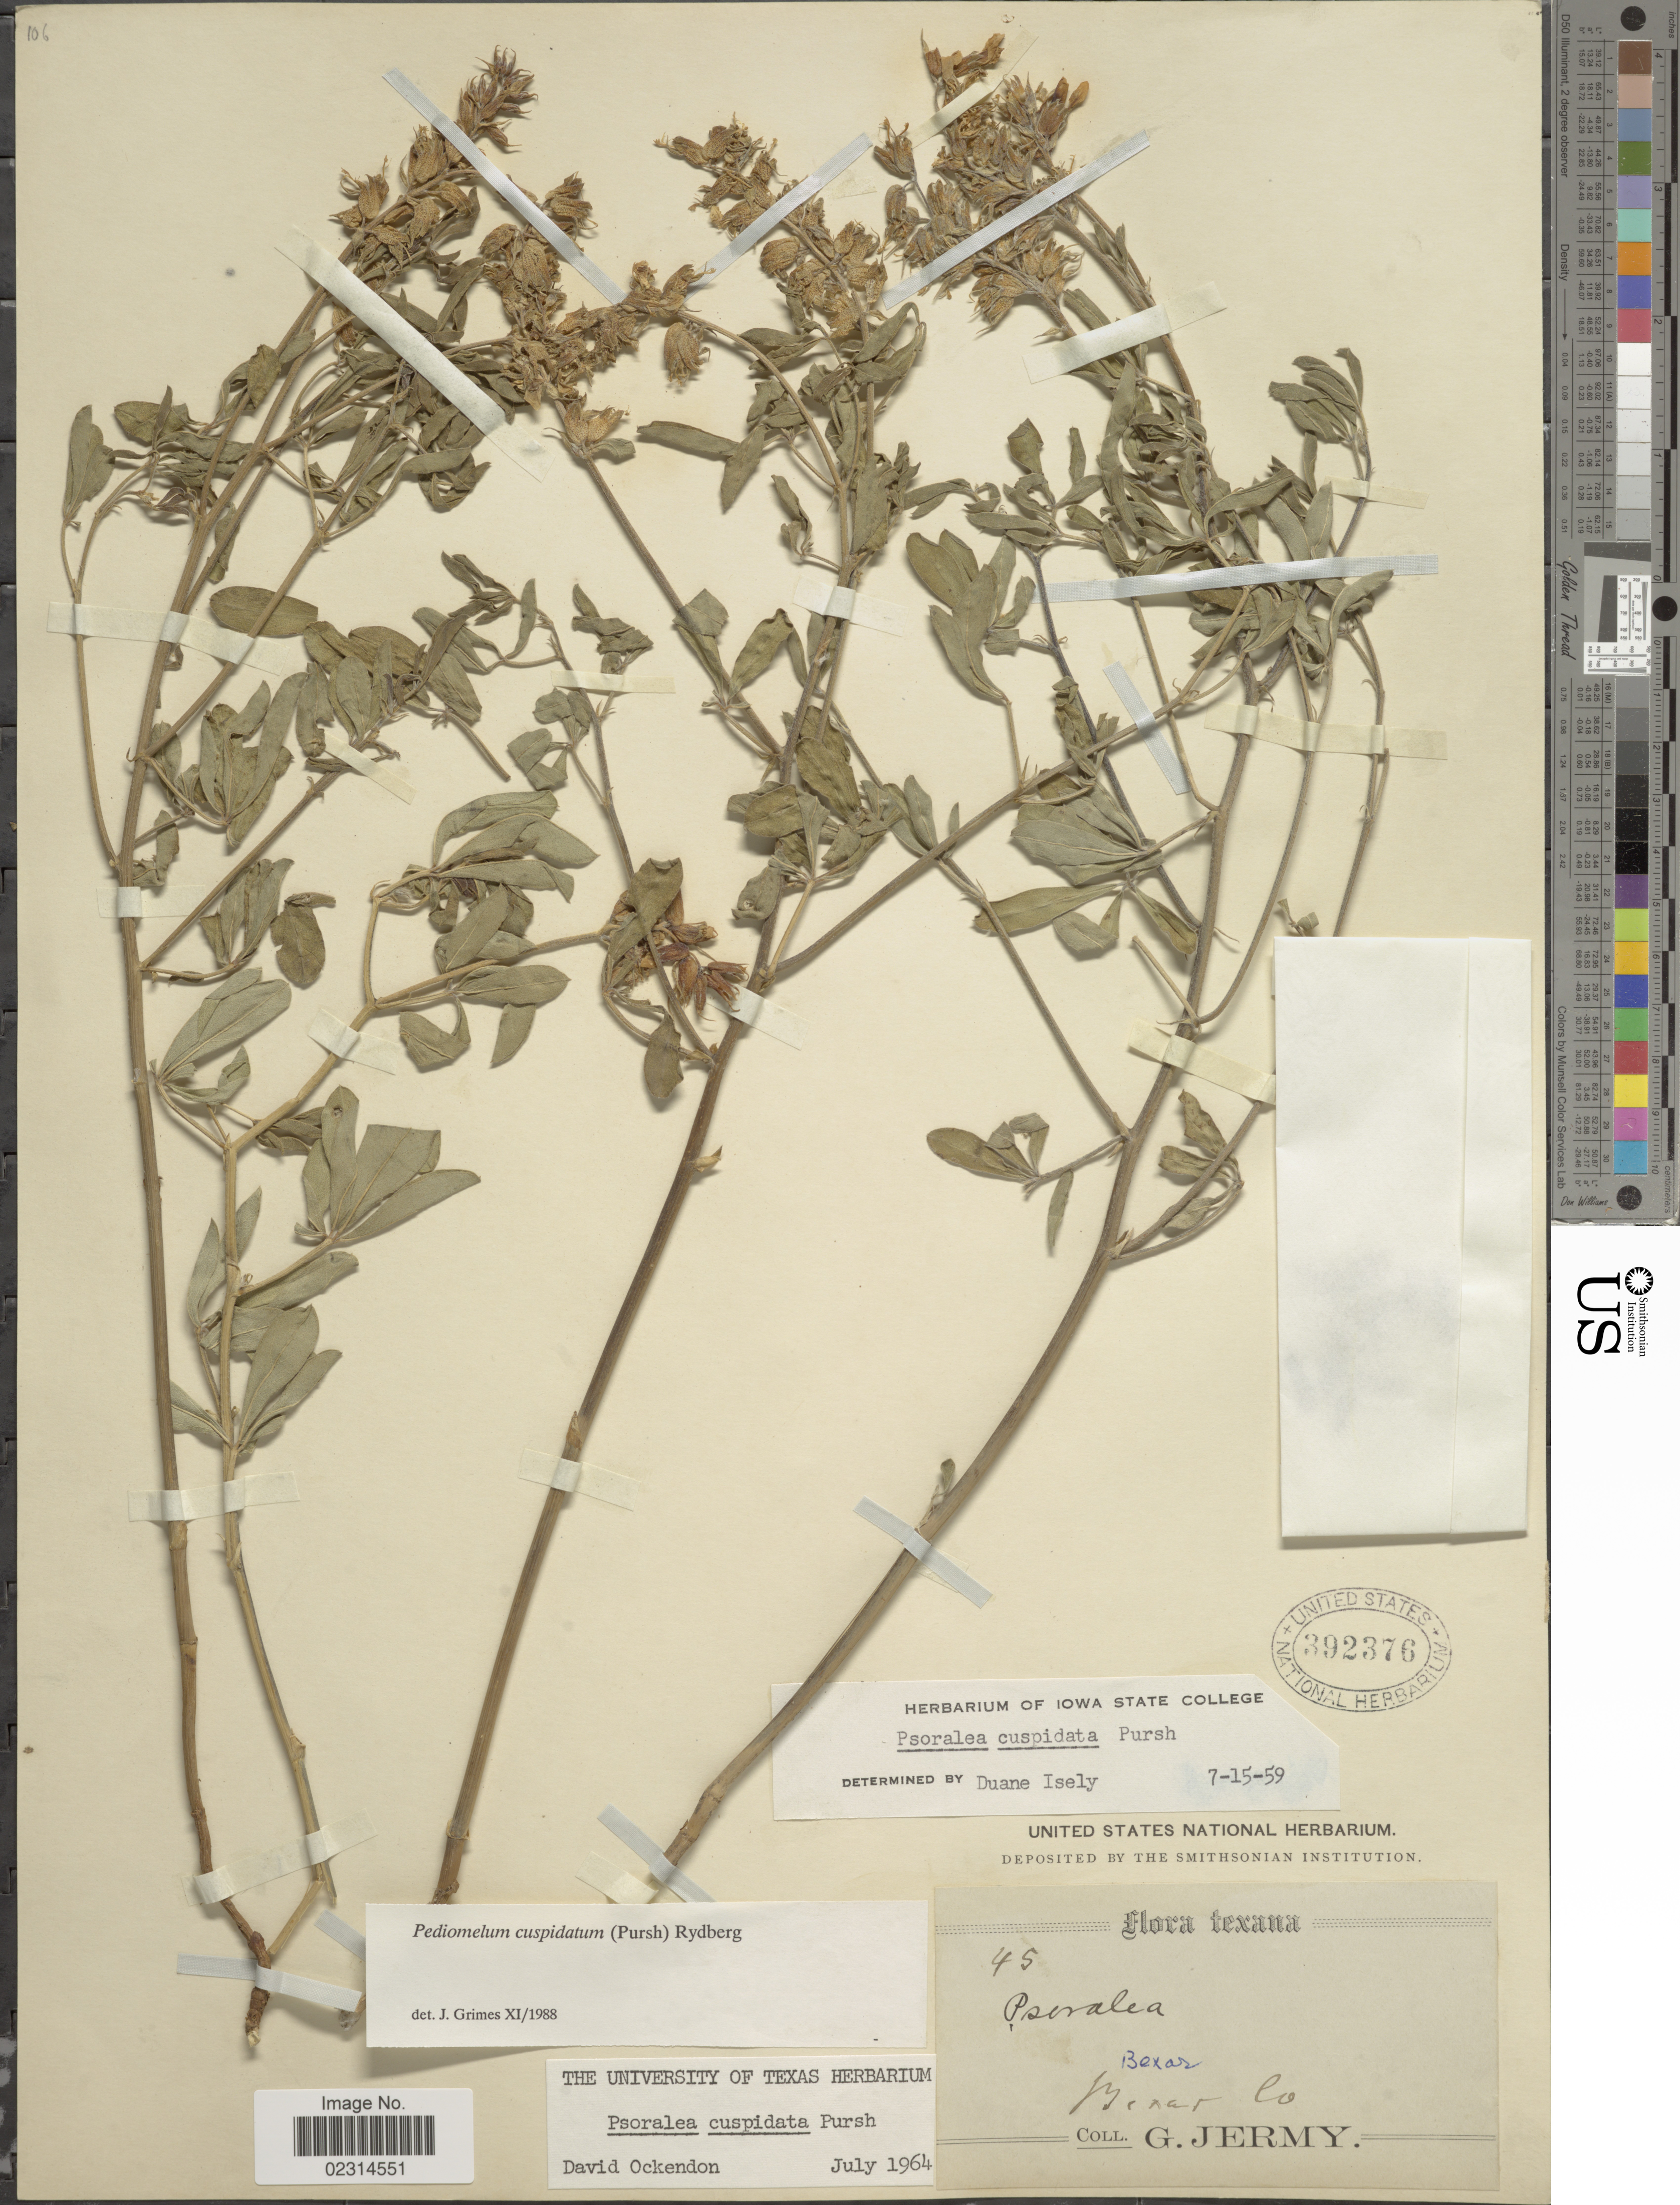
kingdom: Plantae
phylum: Tracheophyta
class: Magnoliopsida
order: Fabales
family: Fabaceae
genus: Pediomelum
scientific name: Pediomelum cuspidatum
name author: (Pursh) Rydb.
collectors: G. Jermy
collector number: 45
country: United States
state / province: Texas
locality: Bexar, Bexar Co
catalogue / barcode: US 392376